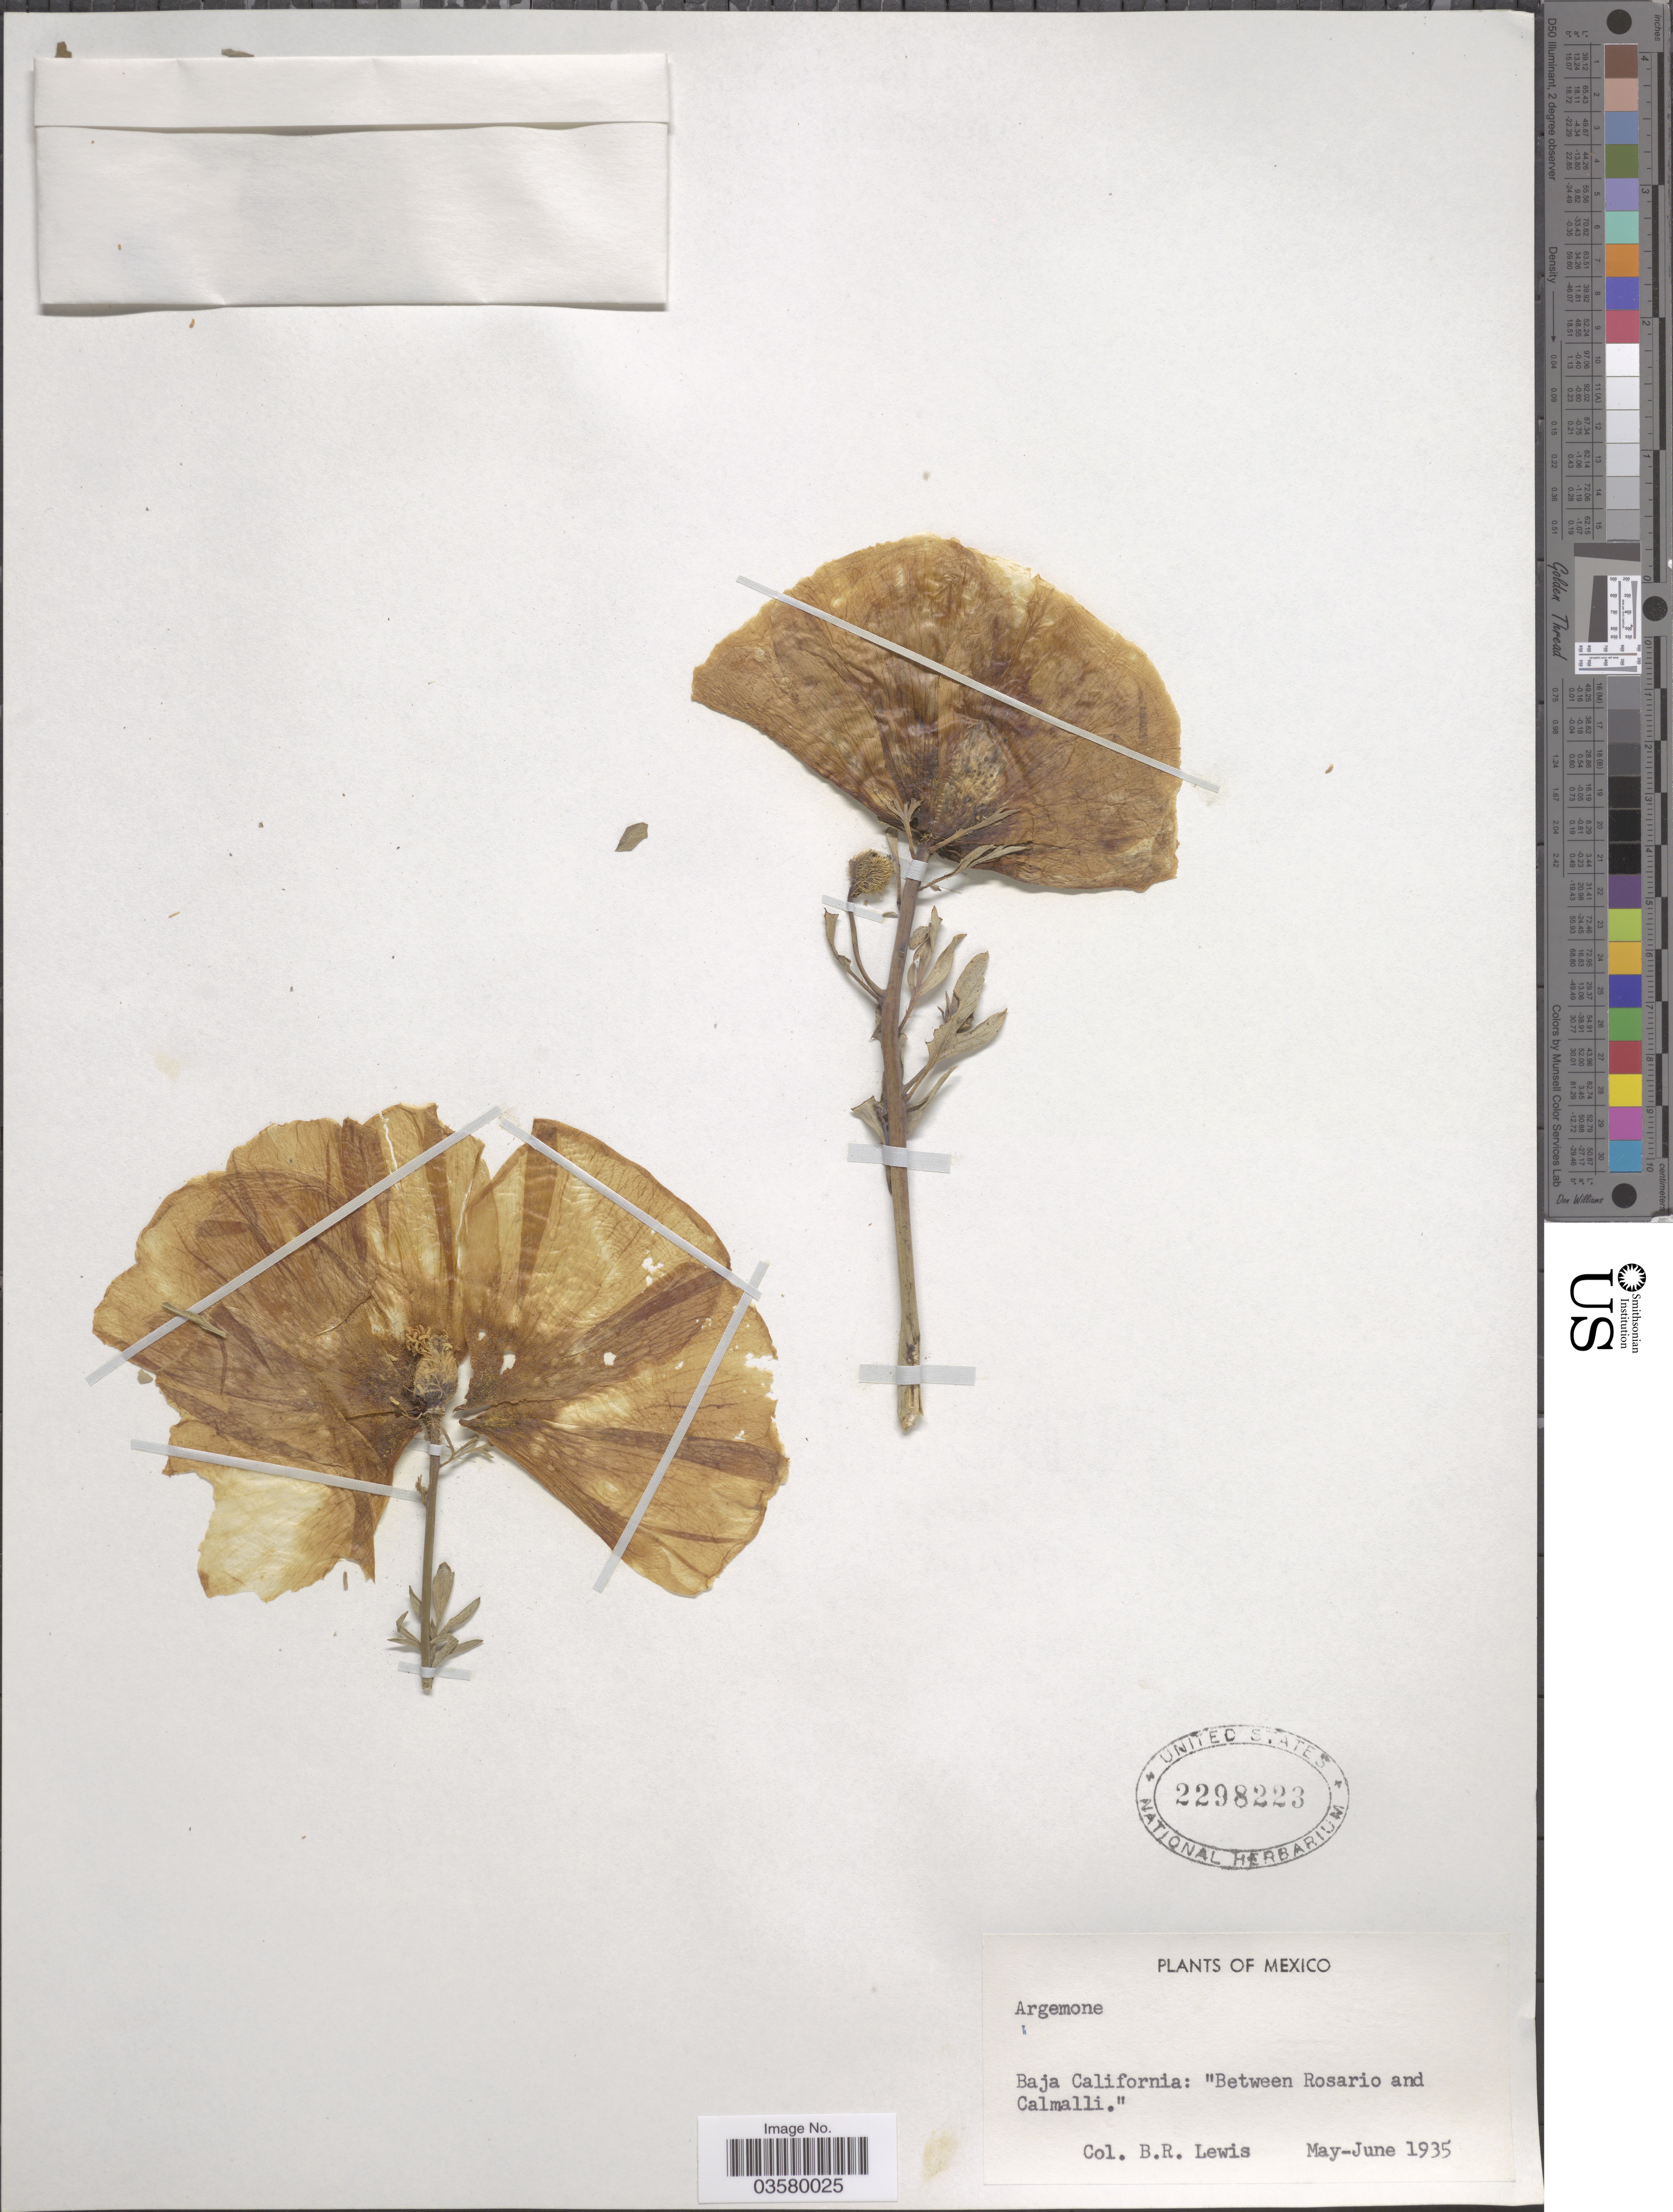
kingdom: Plantae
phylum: Tracheophyta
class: Magnoliopsida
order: Ranunculales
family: Papaveraceae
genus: Romneya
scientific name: Romneya trichocalyx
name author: Eastw.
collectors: B. R. Lewis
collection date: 1935-05/1935-06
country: Mexico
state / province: Baja California Norte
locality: Between Rosario and Calmalli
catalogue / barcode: US 2298223